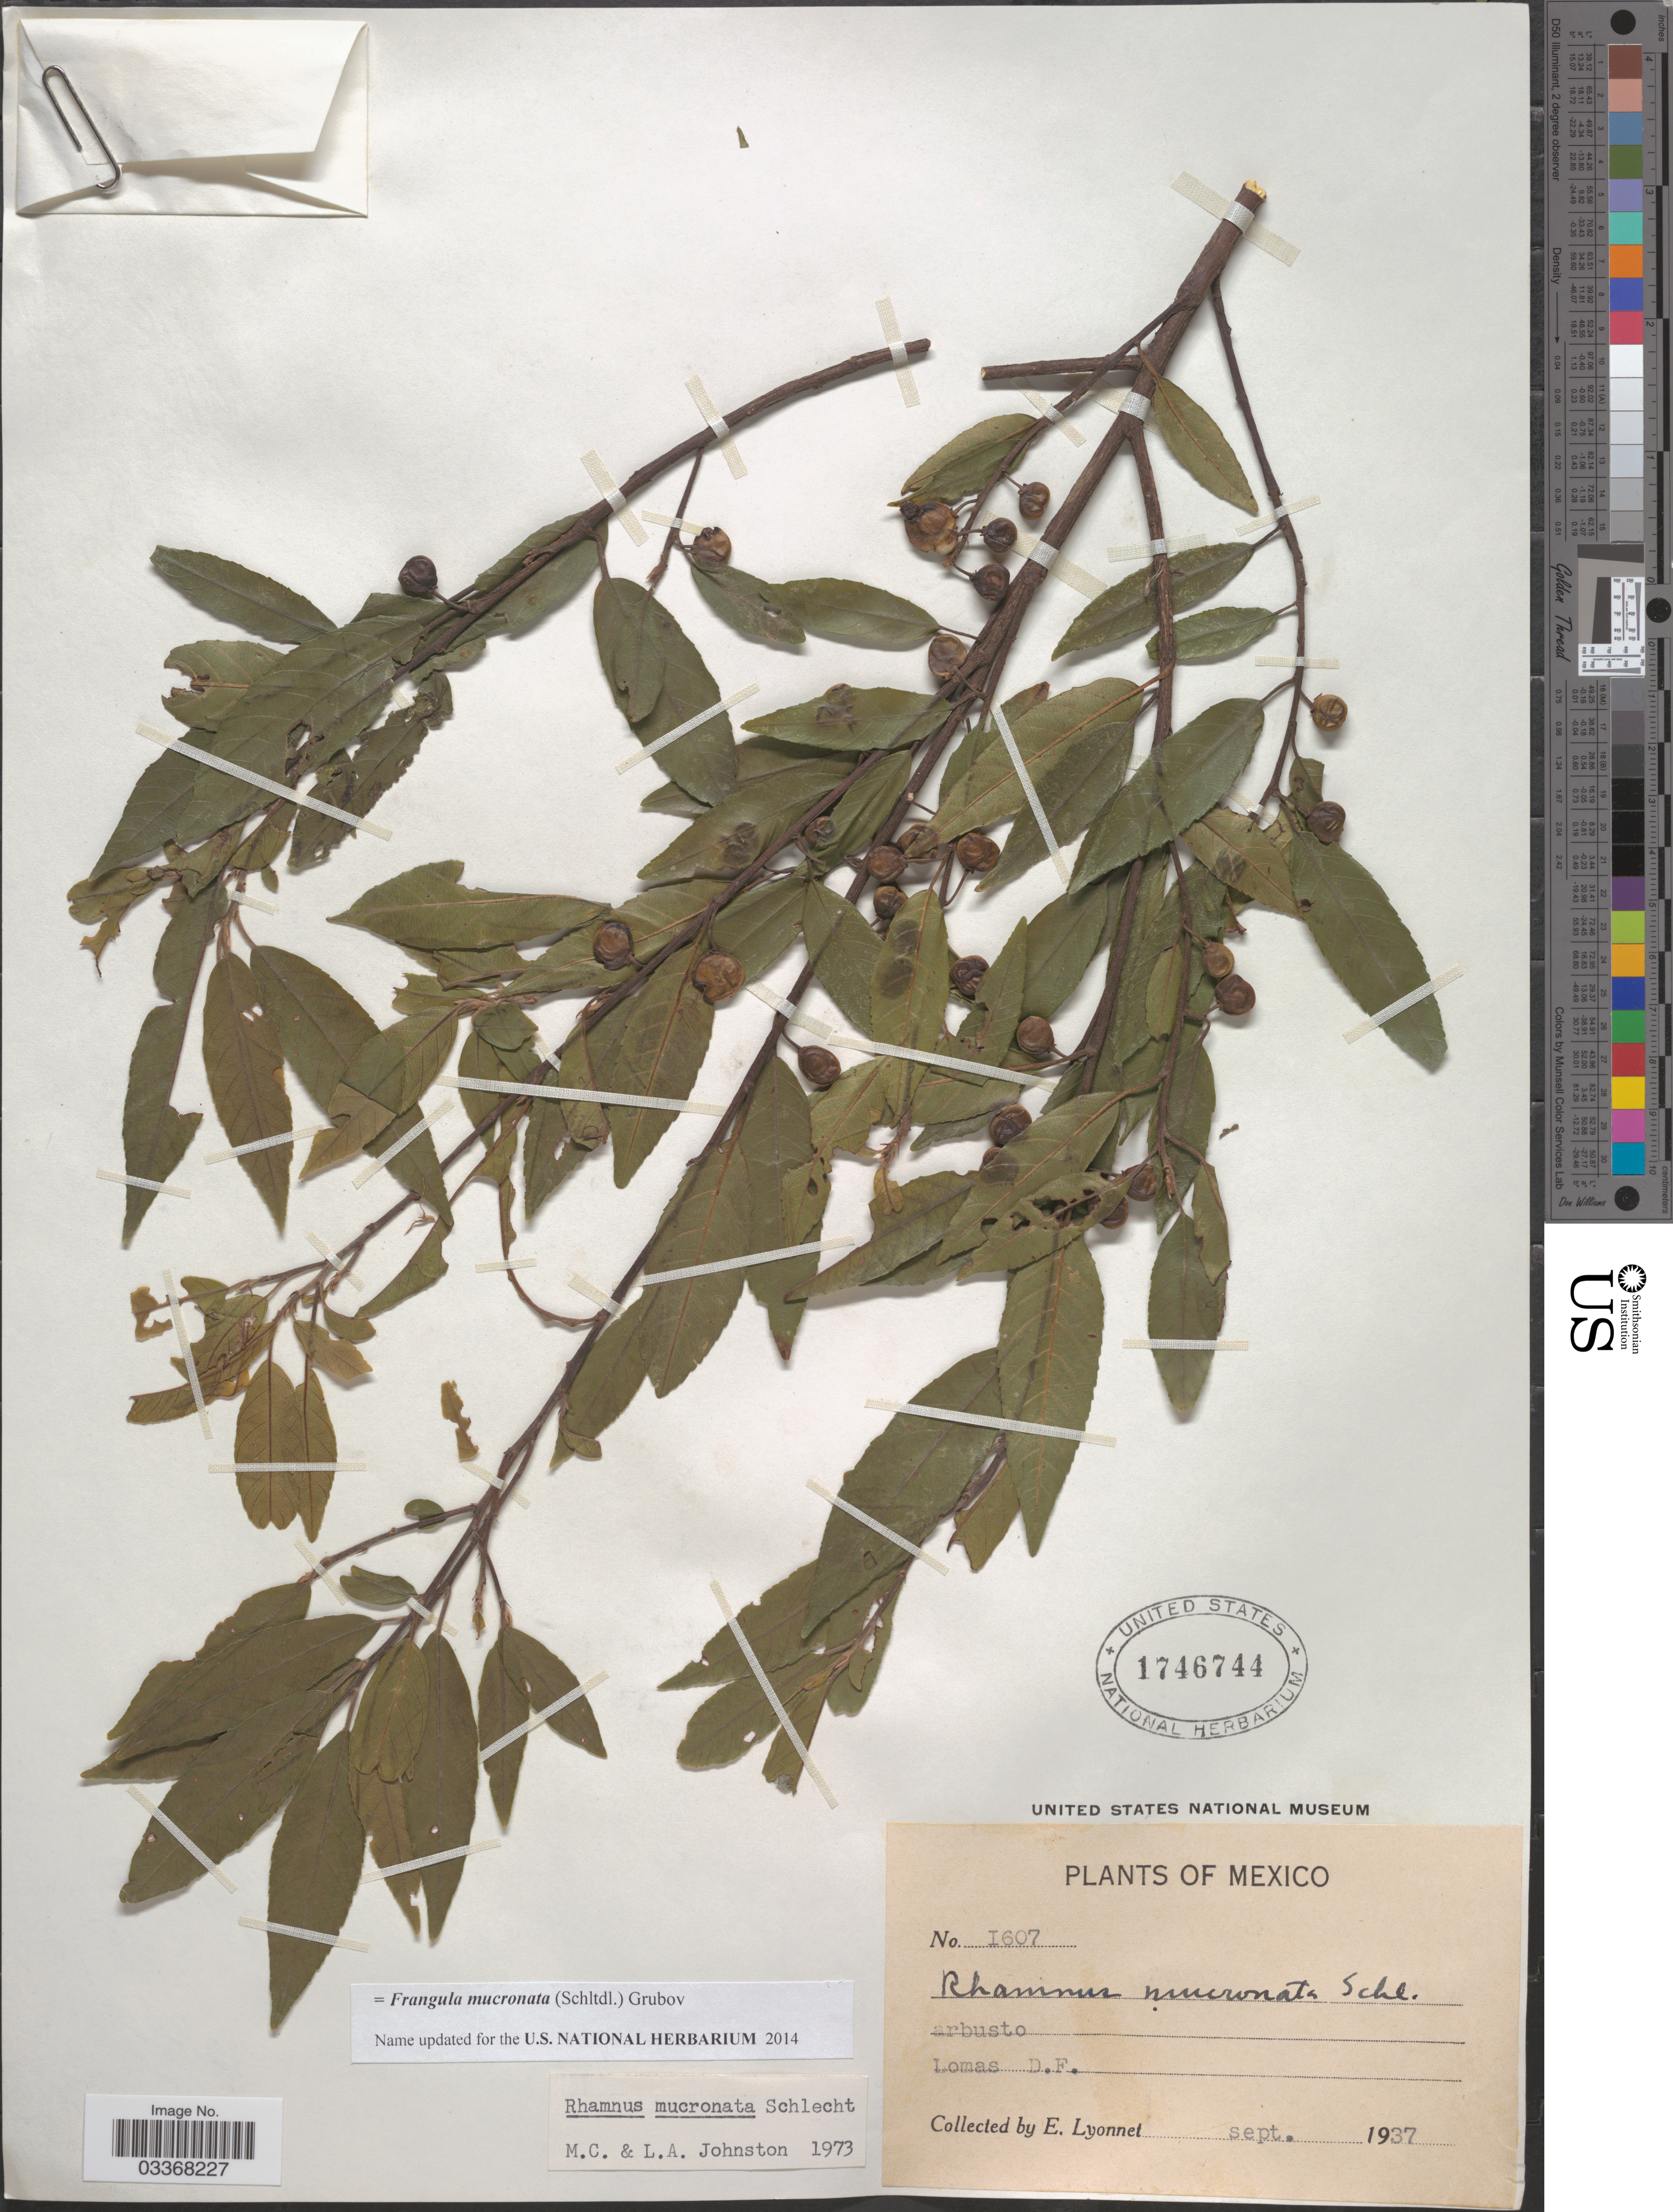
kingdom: Plantae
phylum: Tracheophyta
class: Magnoliopsida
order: Rosales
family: Rhamnaceae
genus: Frangula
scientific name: Frangula mucronata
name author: (Schltdl.) Grubov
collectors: E. Lyonnet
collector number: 1607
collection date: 1937-09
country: Mexico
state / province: Distrito Federal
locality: Lomas, D.F.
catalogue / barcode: US 1746744